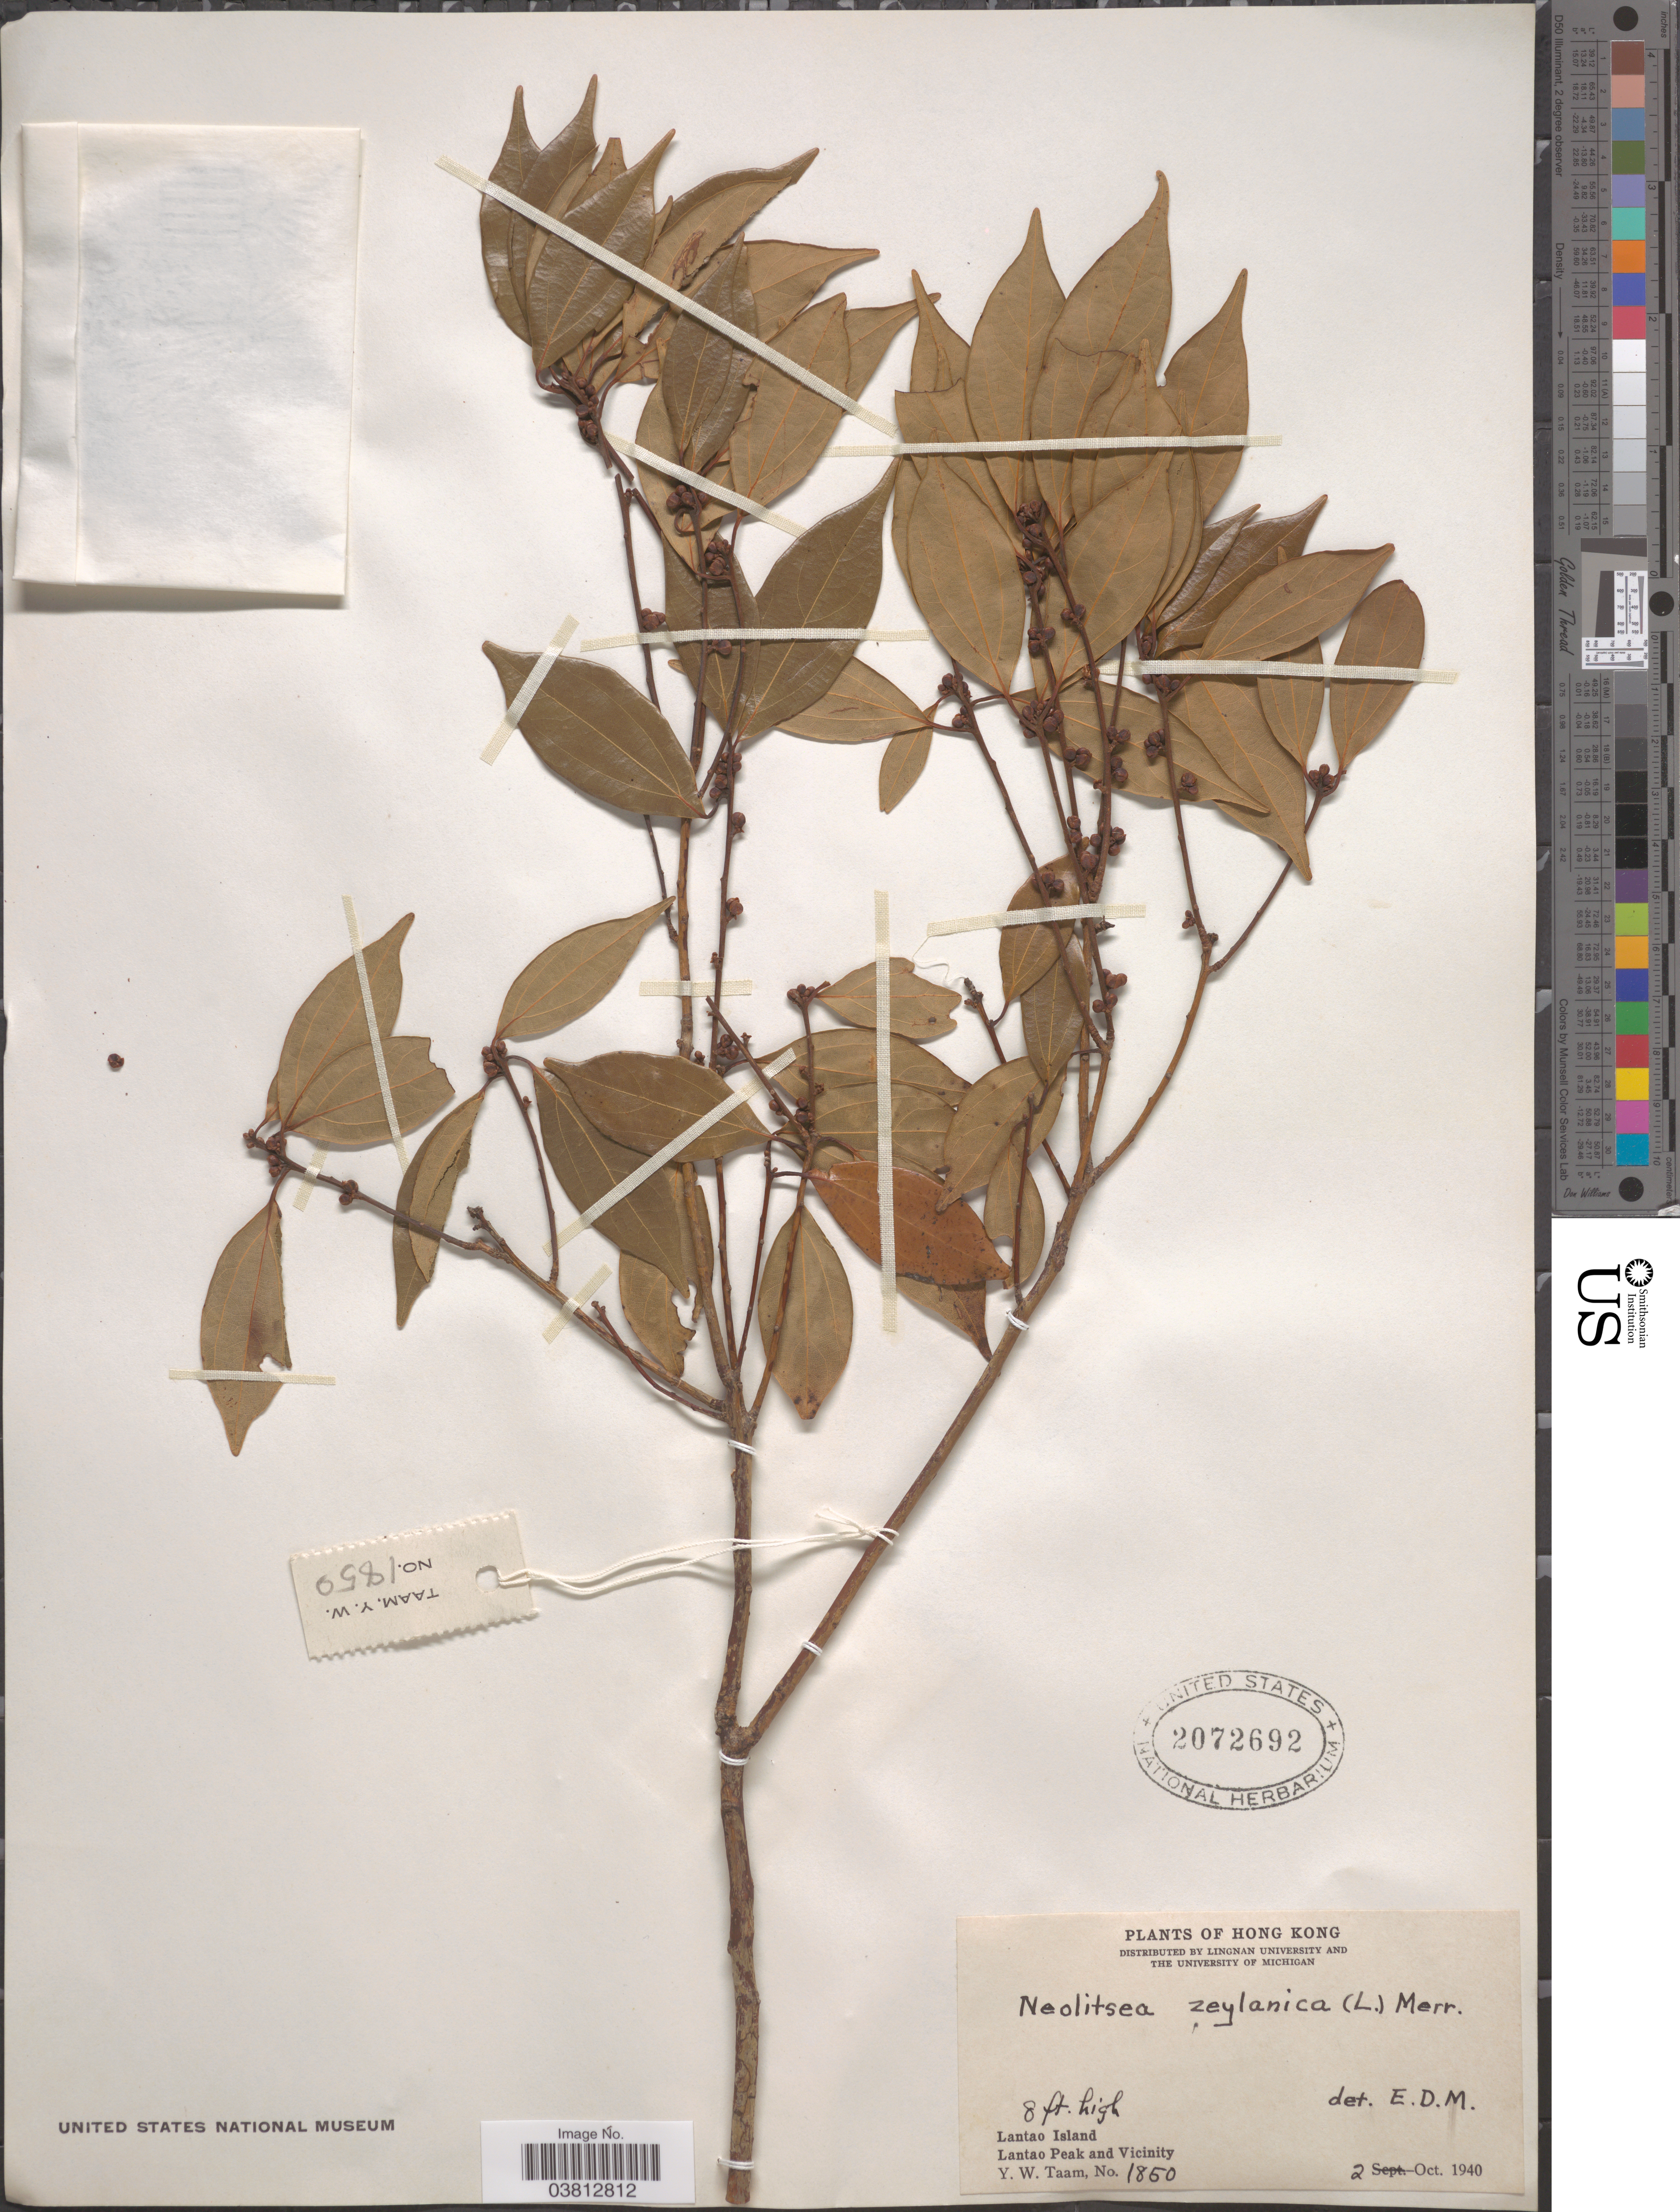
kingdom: Plantae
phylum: Tracheophyta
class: Magnoliopsida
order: Laurales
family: Lauraceae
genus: Neolitsea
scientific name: Neolitsea zeylanica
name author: (Nees & T. Nees) Merr.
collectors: Y. W. Taam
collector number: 1850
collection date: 1940-10-02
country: China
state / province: Hong Kong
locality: Lantao Island. Lantao Peak and Vicinity.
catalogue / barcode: US 2072692